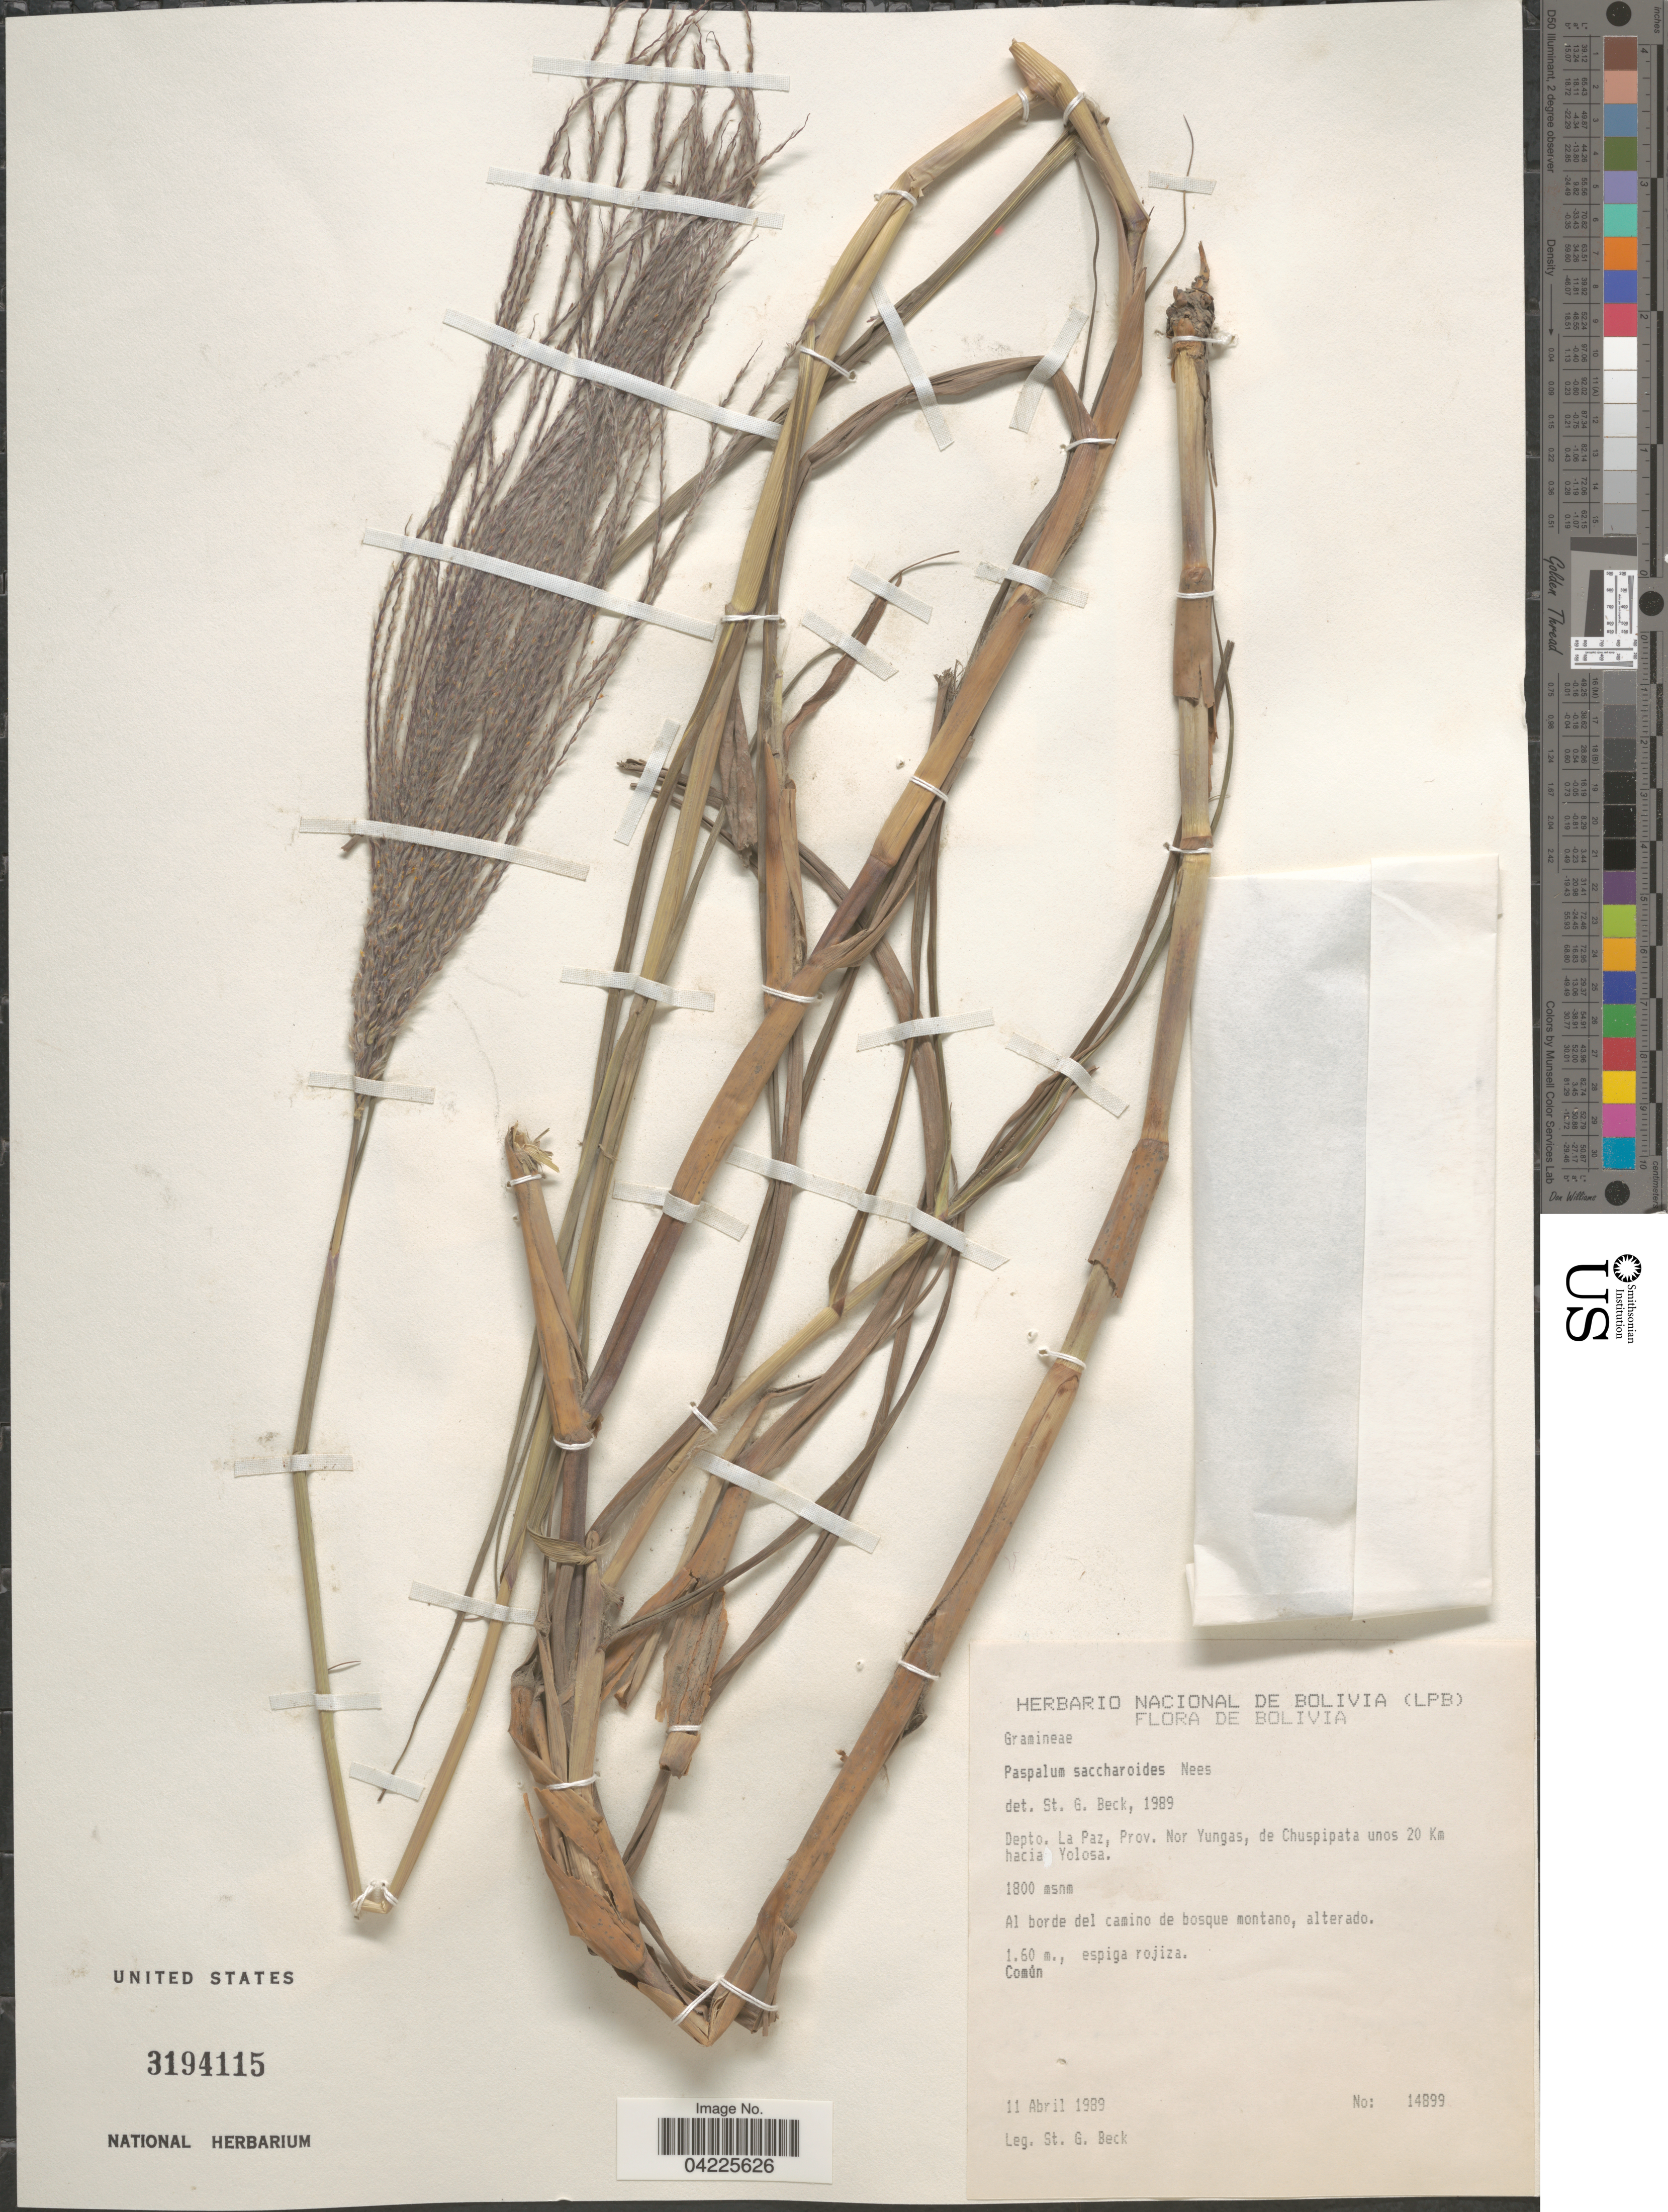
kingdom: Plantae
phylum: Tracheophyta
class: Liliopsida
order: Poales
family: Poaceae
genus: Paspalum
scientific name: Paspalum saccharoides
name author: Nees ex Trin.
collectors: S. G. Beck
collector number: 14899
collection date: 1989-04-11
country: Bolivia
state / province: La Paz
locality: Depto. La Paz, Prov. Nor Yungas, de Chuspipata unos 20 Km hacia Yolosa.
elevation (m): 1800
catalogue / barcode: US 3194115